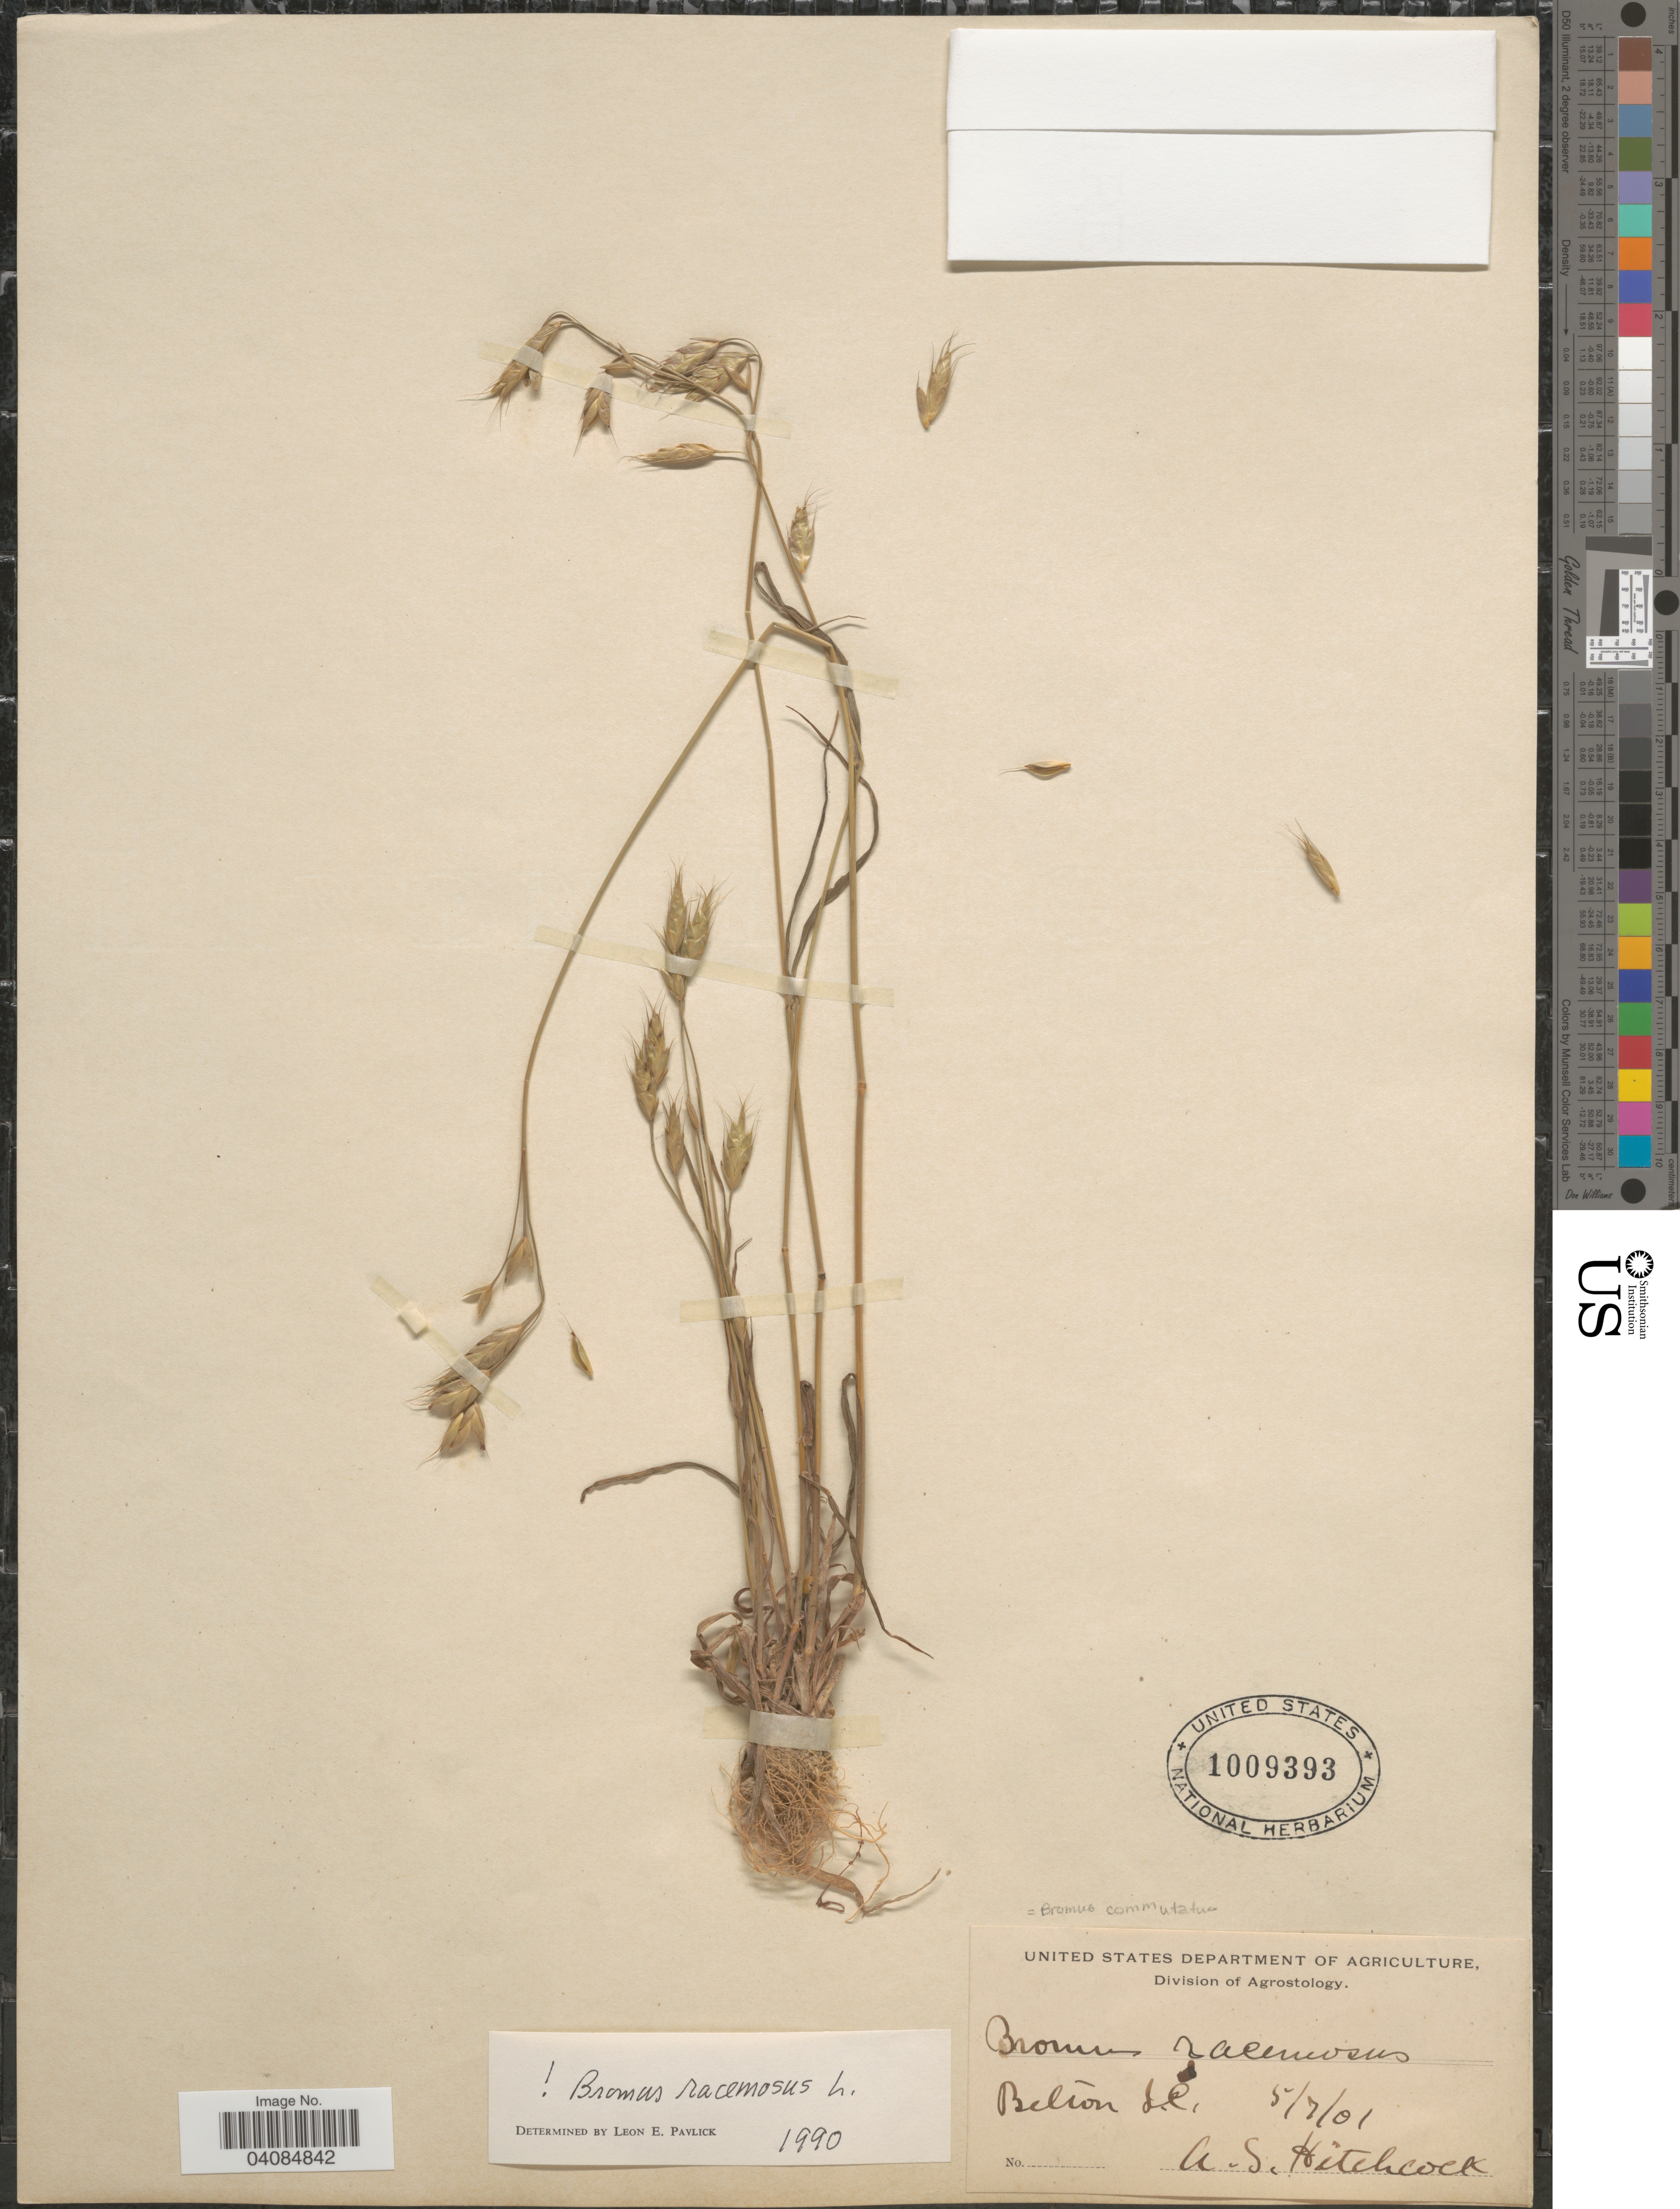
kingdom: Plantae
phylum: Tracheophyta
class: Liliopsida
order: Poales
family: Poaceae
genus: Bromus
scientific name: Bromus racemosus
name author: L.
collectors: A. S. Hitchcock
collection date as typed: Transcribed d/m/y: 7/5/1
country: United States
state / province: South Carolina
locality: Belton.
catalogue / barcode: US 1009393